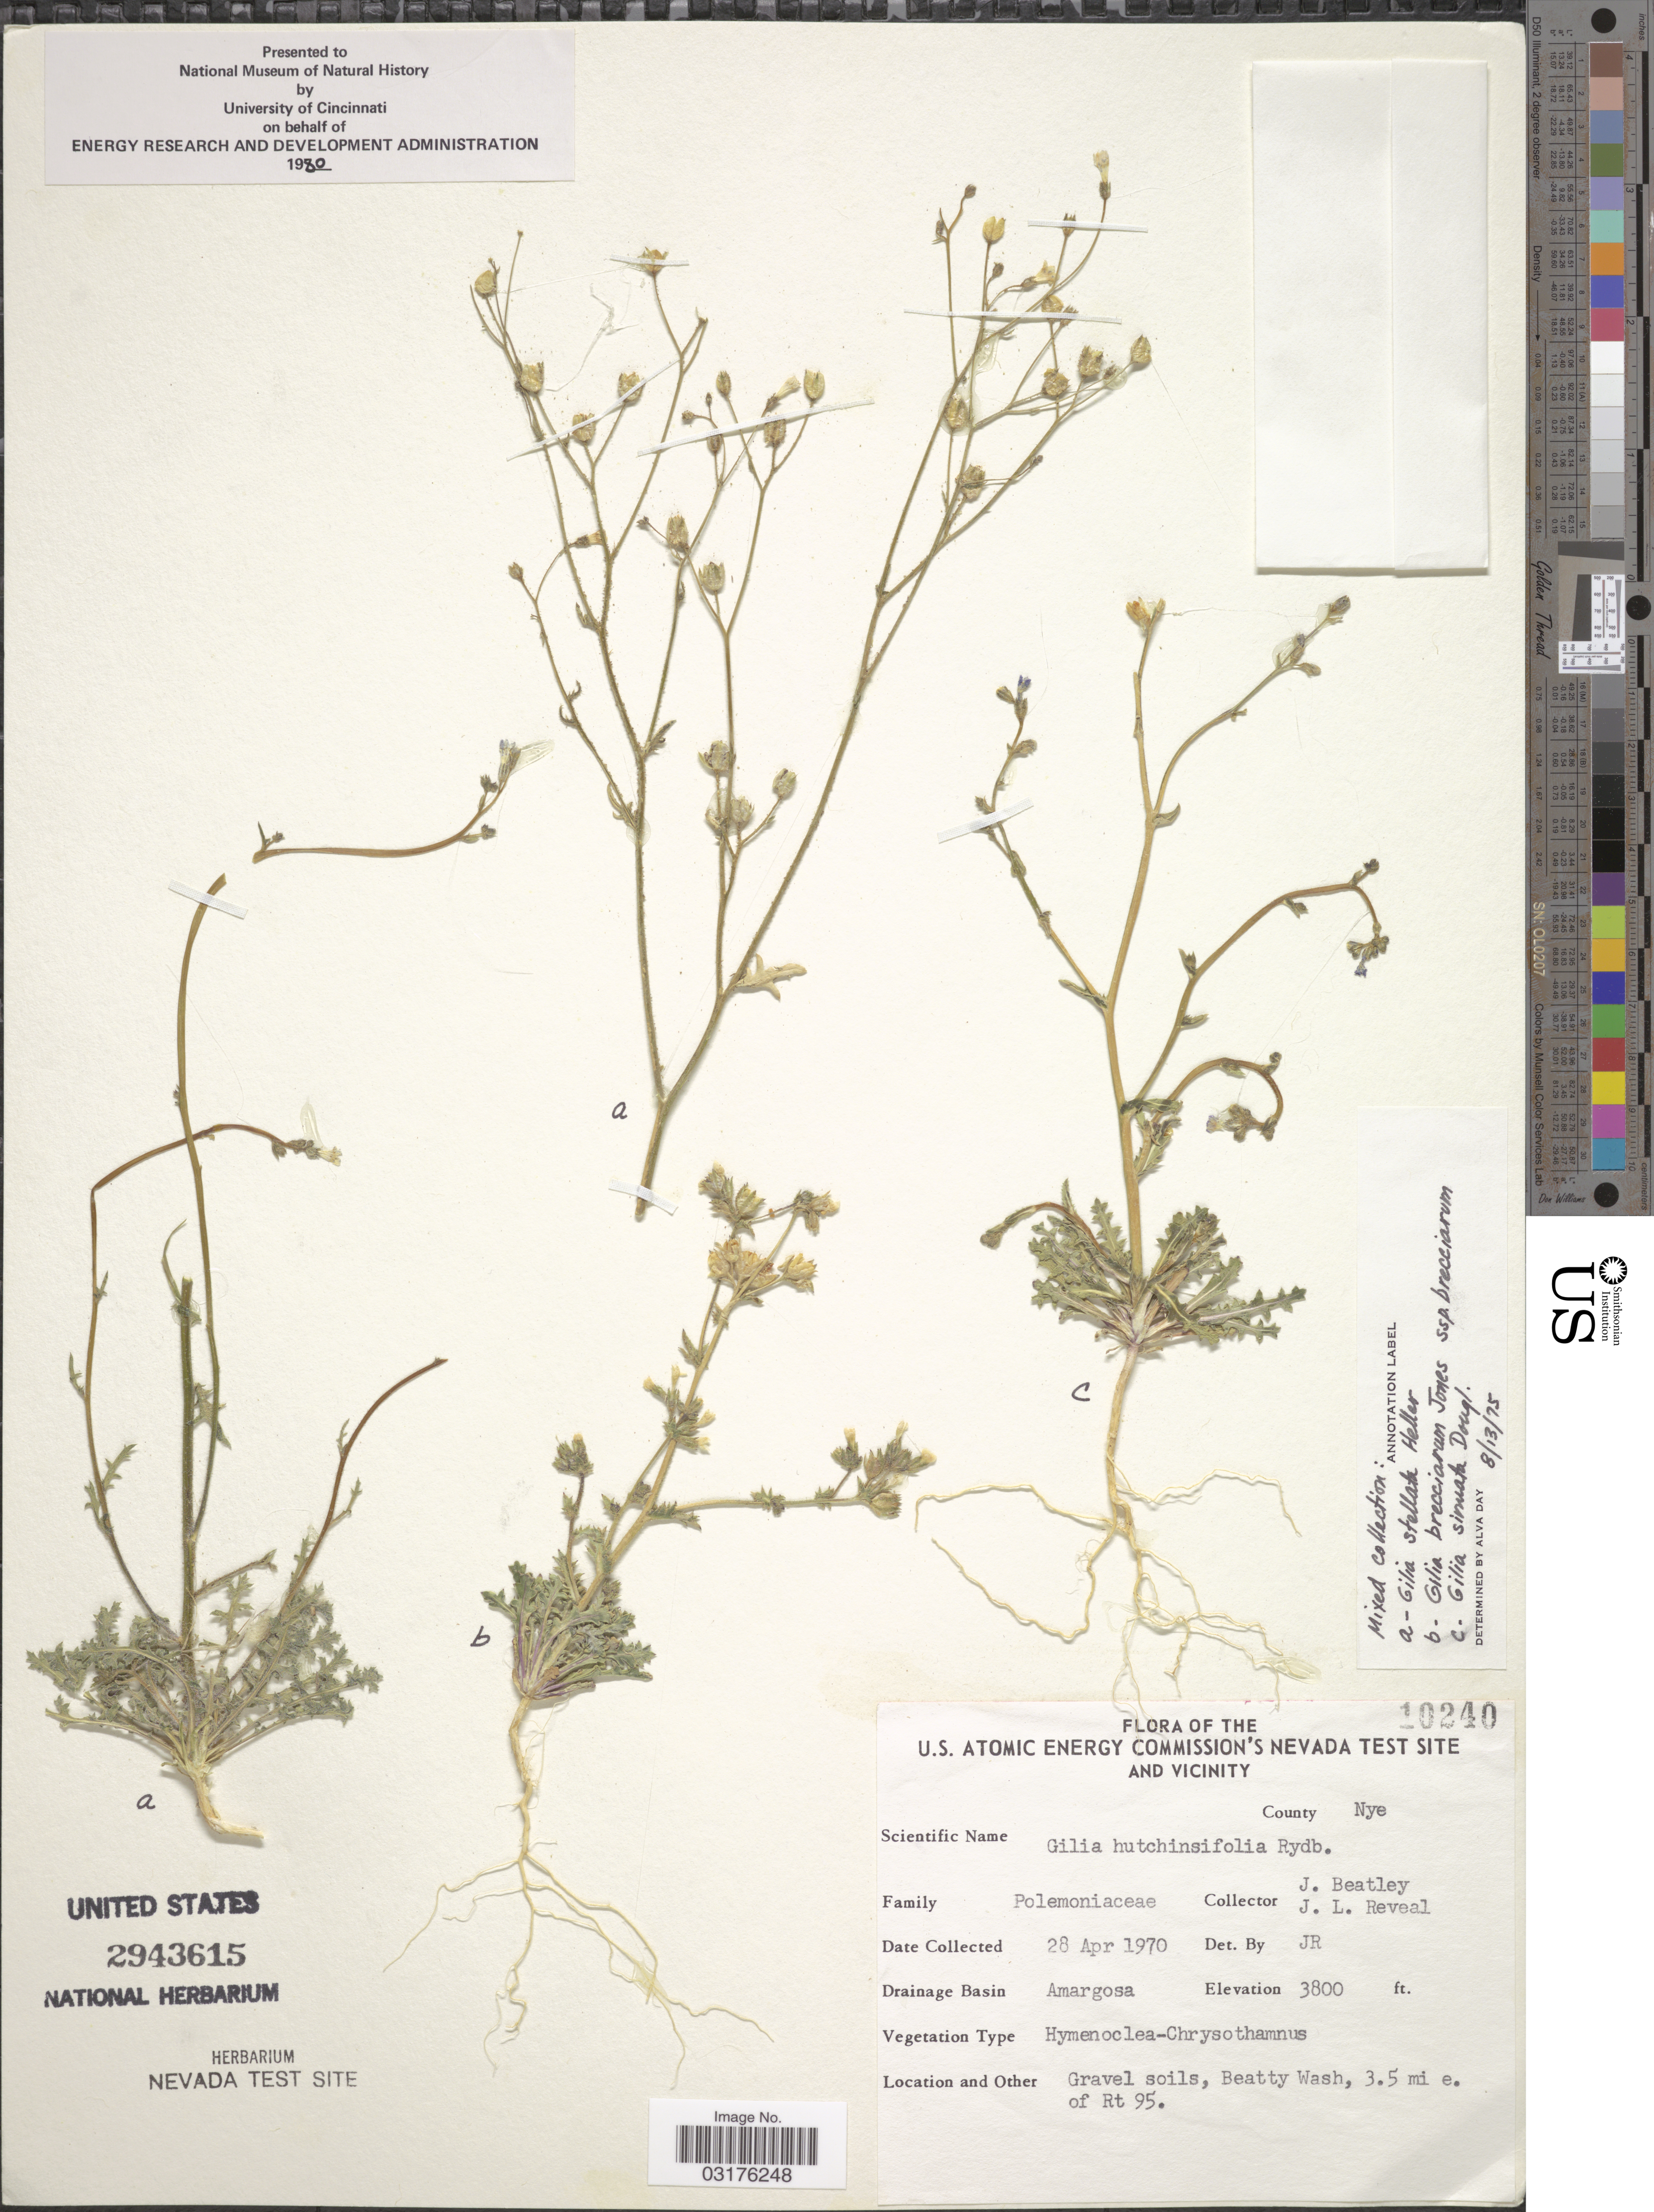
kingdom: Plantae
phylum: Tracheophyta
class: Magnoliopsida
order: Ericales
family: Polemoniaceae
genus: Gilia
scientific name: Gilia stellata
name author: A. Heller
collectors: J. C. Beatley & J. L. Reveal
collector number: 10240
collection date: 1970-04-28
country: United States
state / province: Nevada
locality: The U.S. Atomic Energy Commission's Nevada Test Site And Vicinity, County Nye, Drainage Basin Amargosa, Gravel soils, Beatty Wash, 3.5 mi e. of Rt 95.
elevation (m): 1158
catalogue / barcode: US 2943615